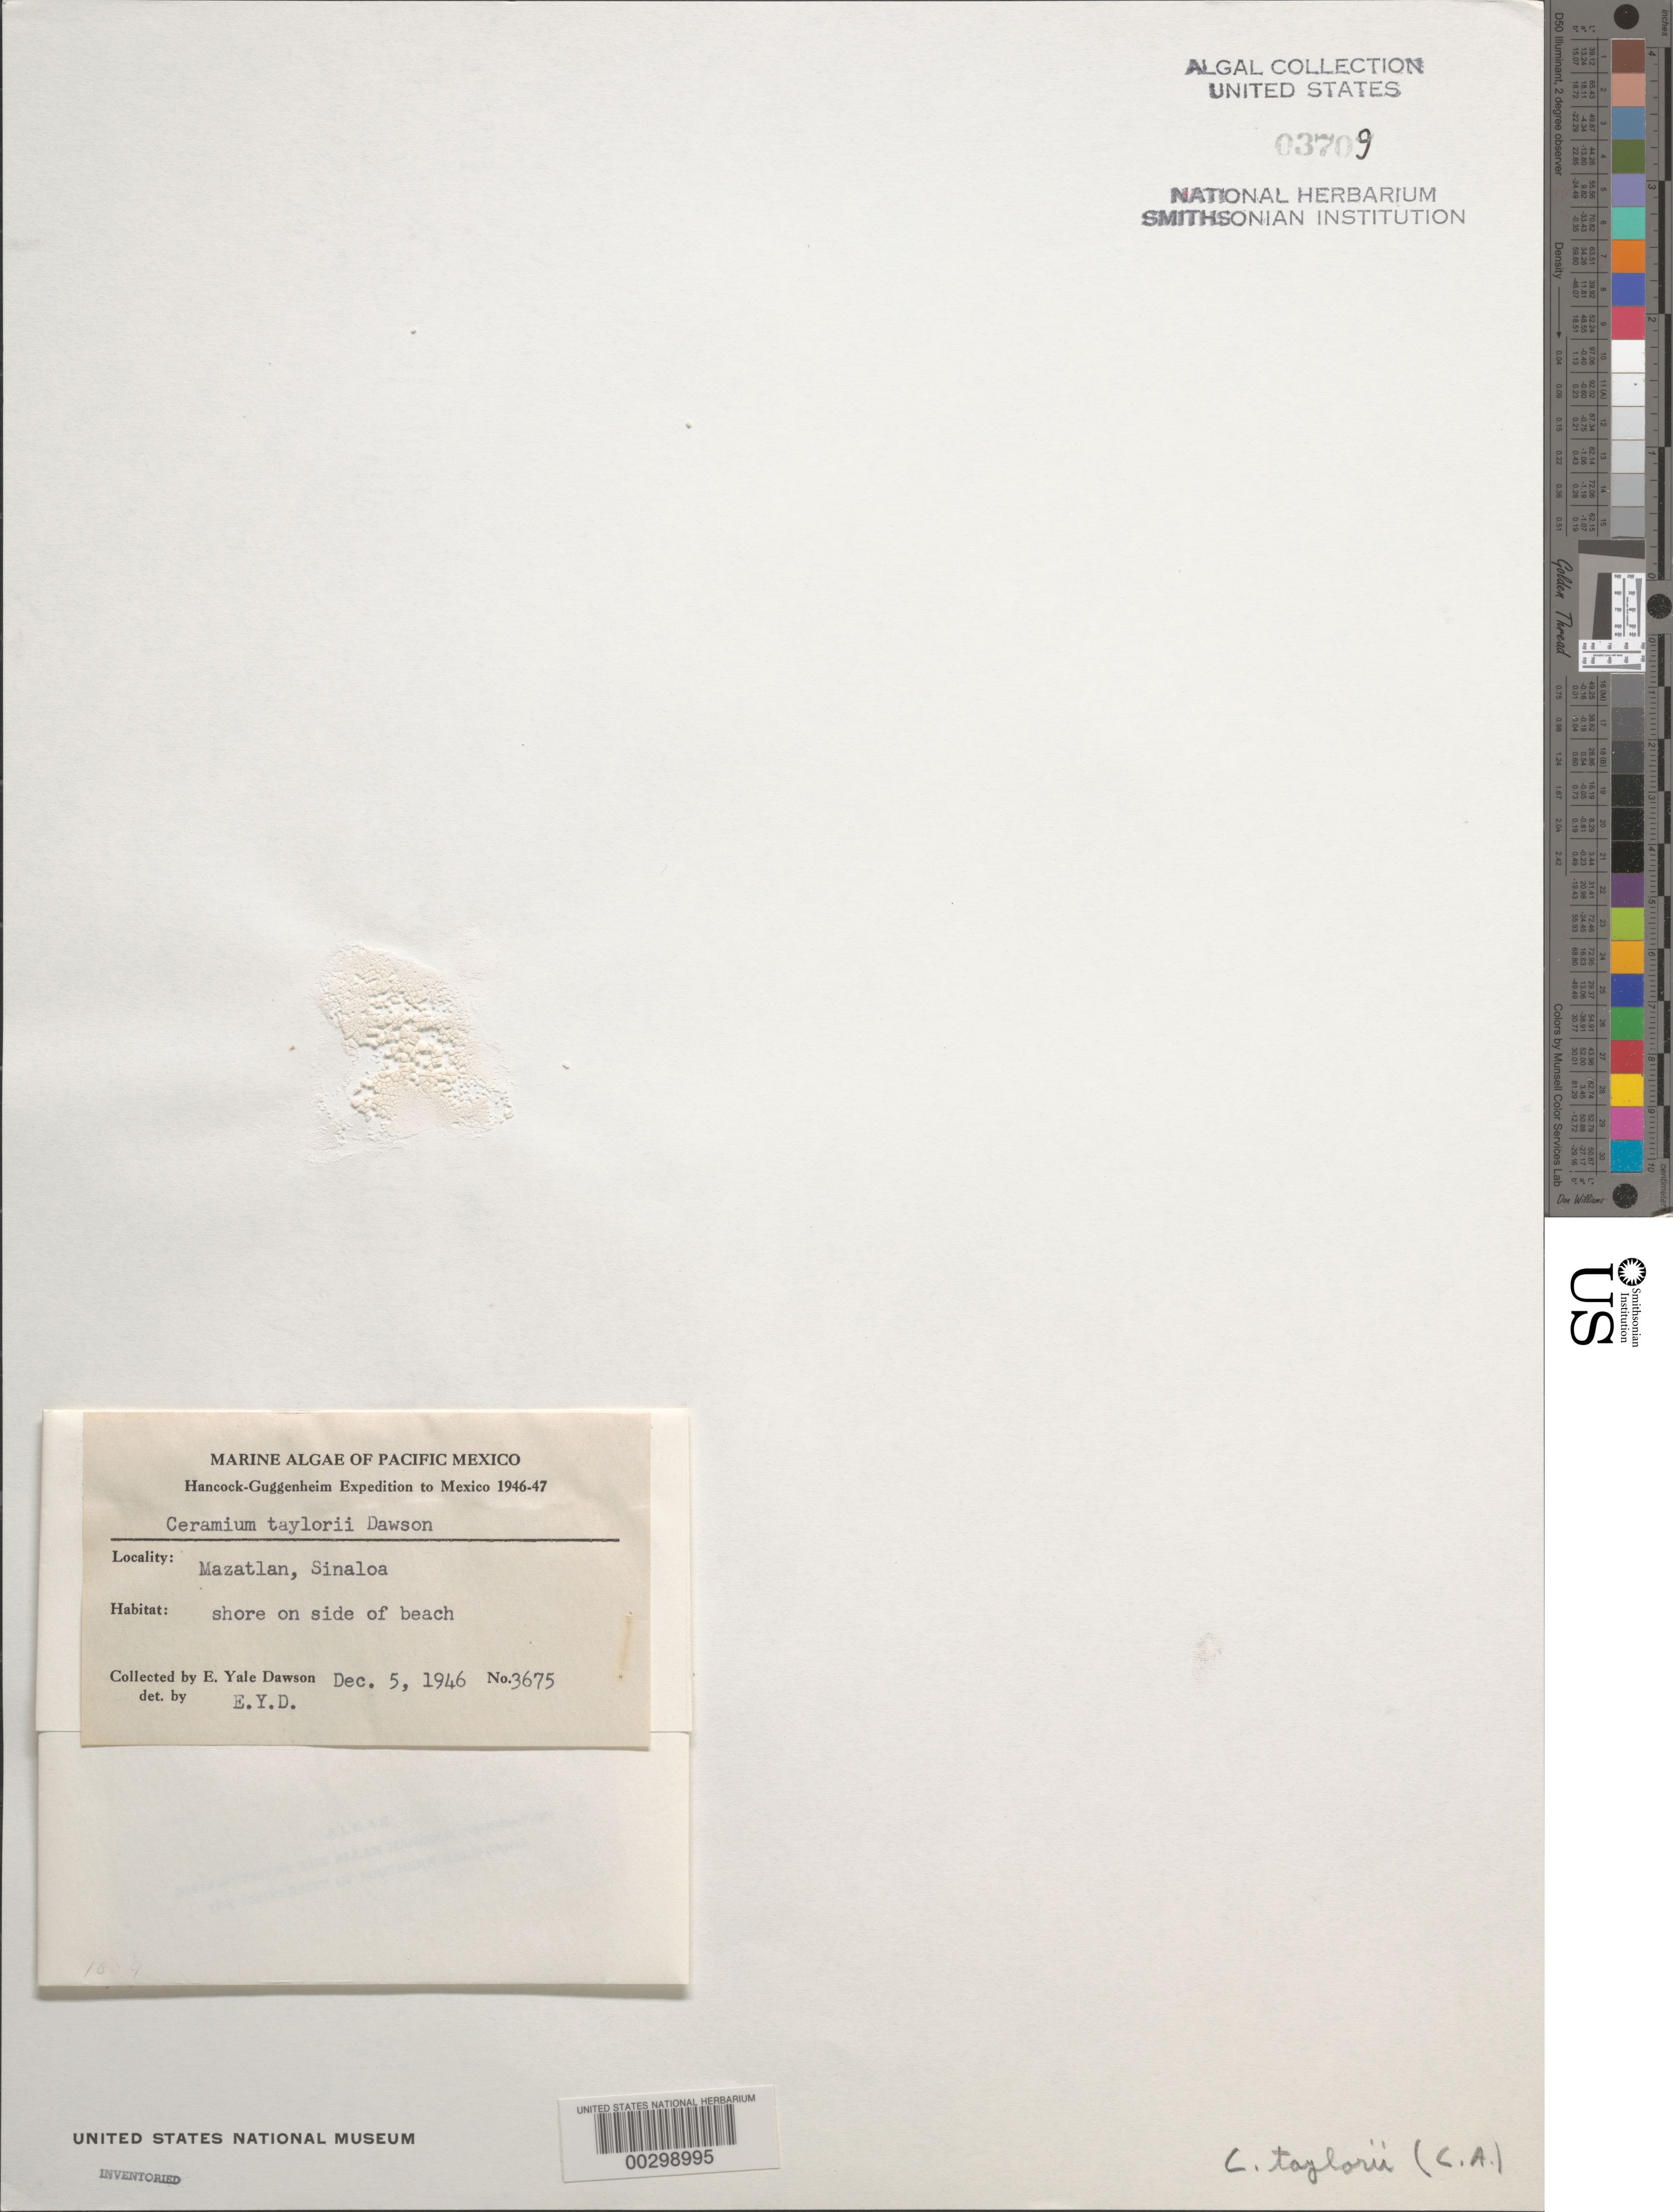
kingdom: Plantae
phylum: Rhodophyta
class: Florideophyceae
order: Ceramiales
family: Ceramiaceae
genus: Gayliella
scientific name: Gayliella taylorii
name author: (E.Y. Dawson) T.O. Cho & S.M. Boo in T.O. Cho et al.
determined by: Algae name updating Project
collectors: E. Y. Dawson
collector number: EYD 3675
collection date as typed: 05 Dec 1946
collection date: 1946-12-05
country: Mexico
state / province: Sinaloa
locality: Mazatlan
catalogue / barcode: US 3709